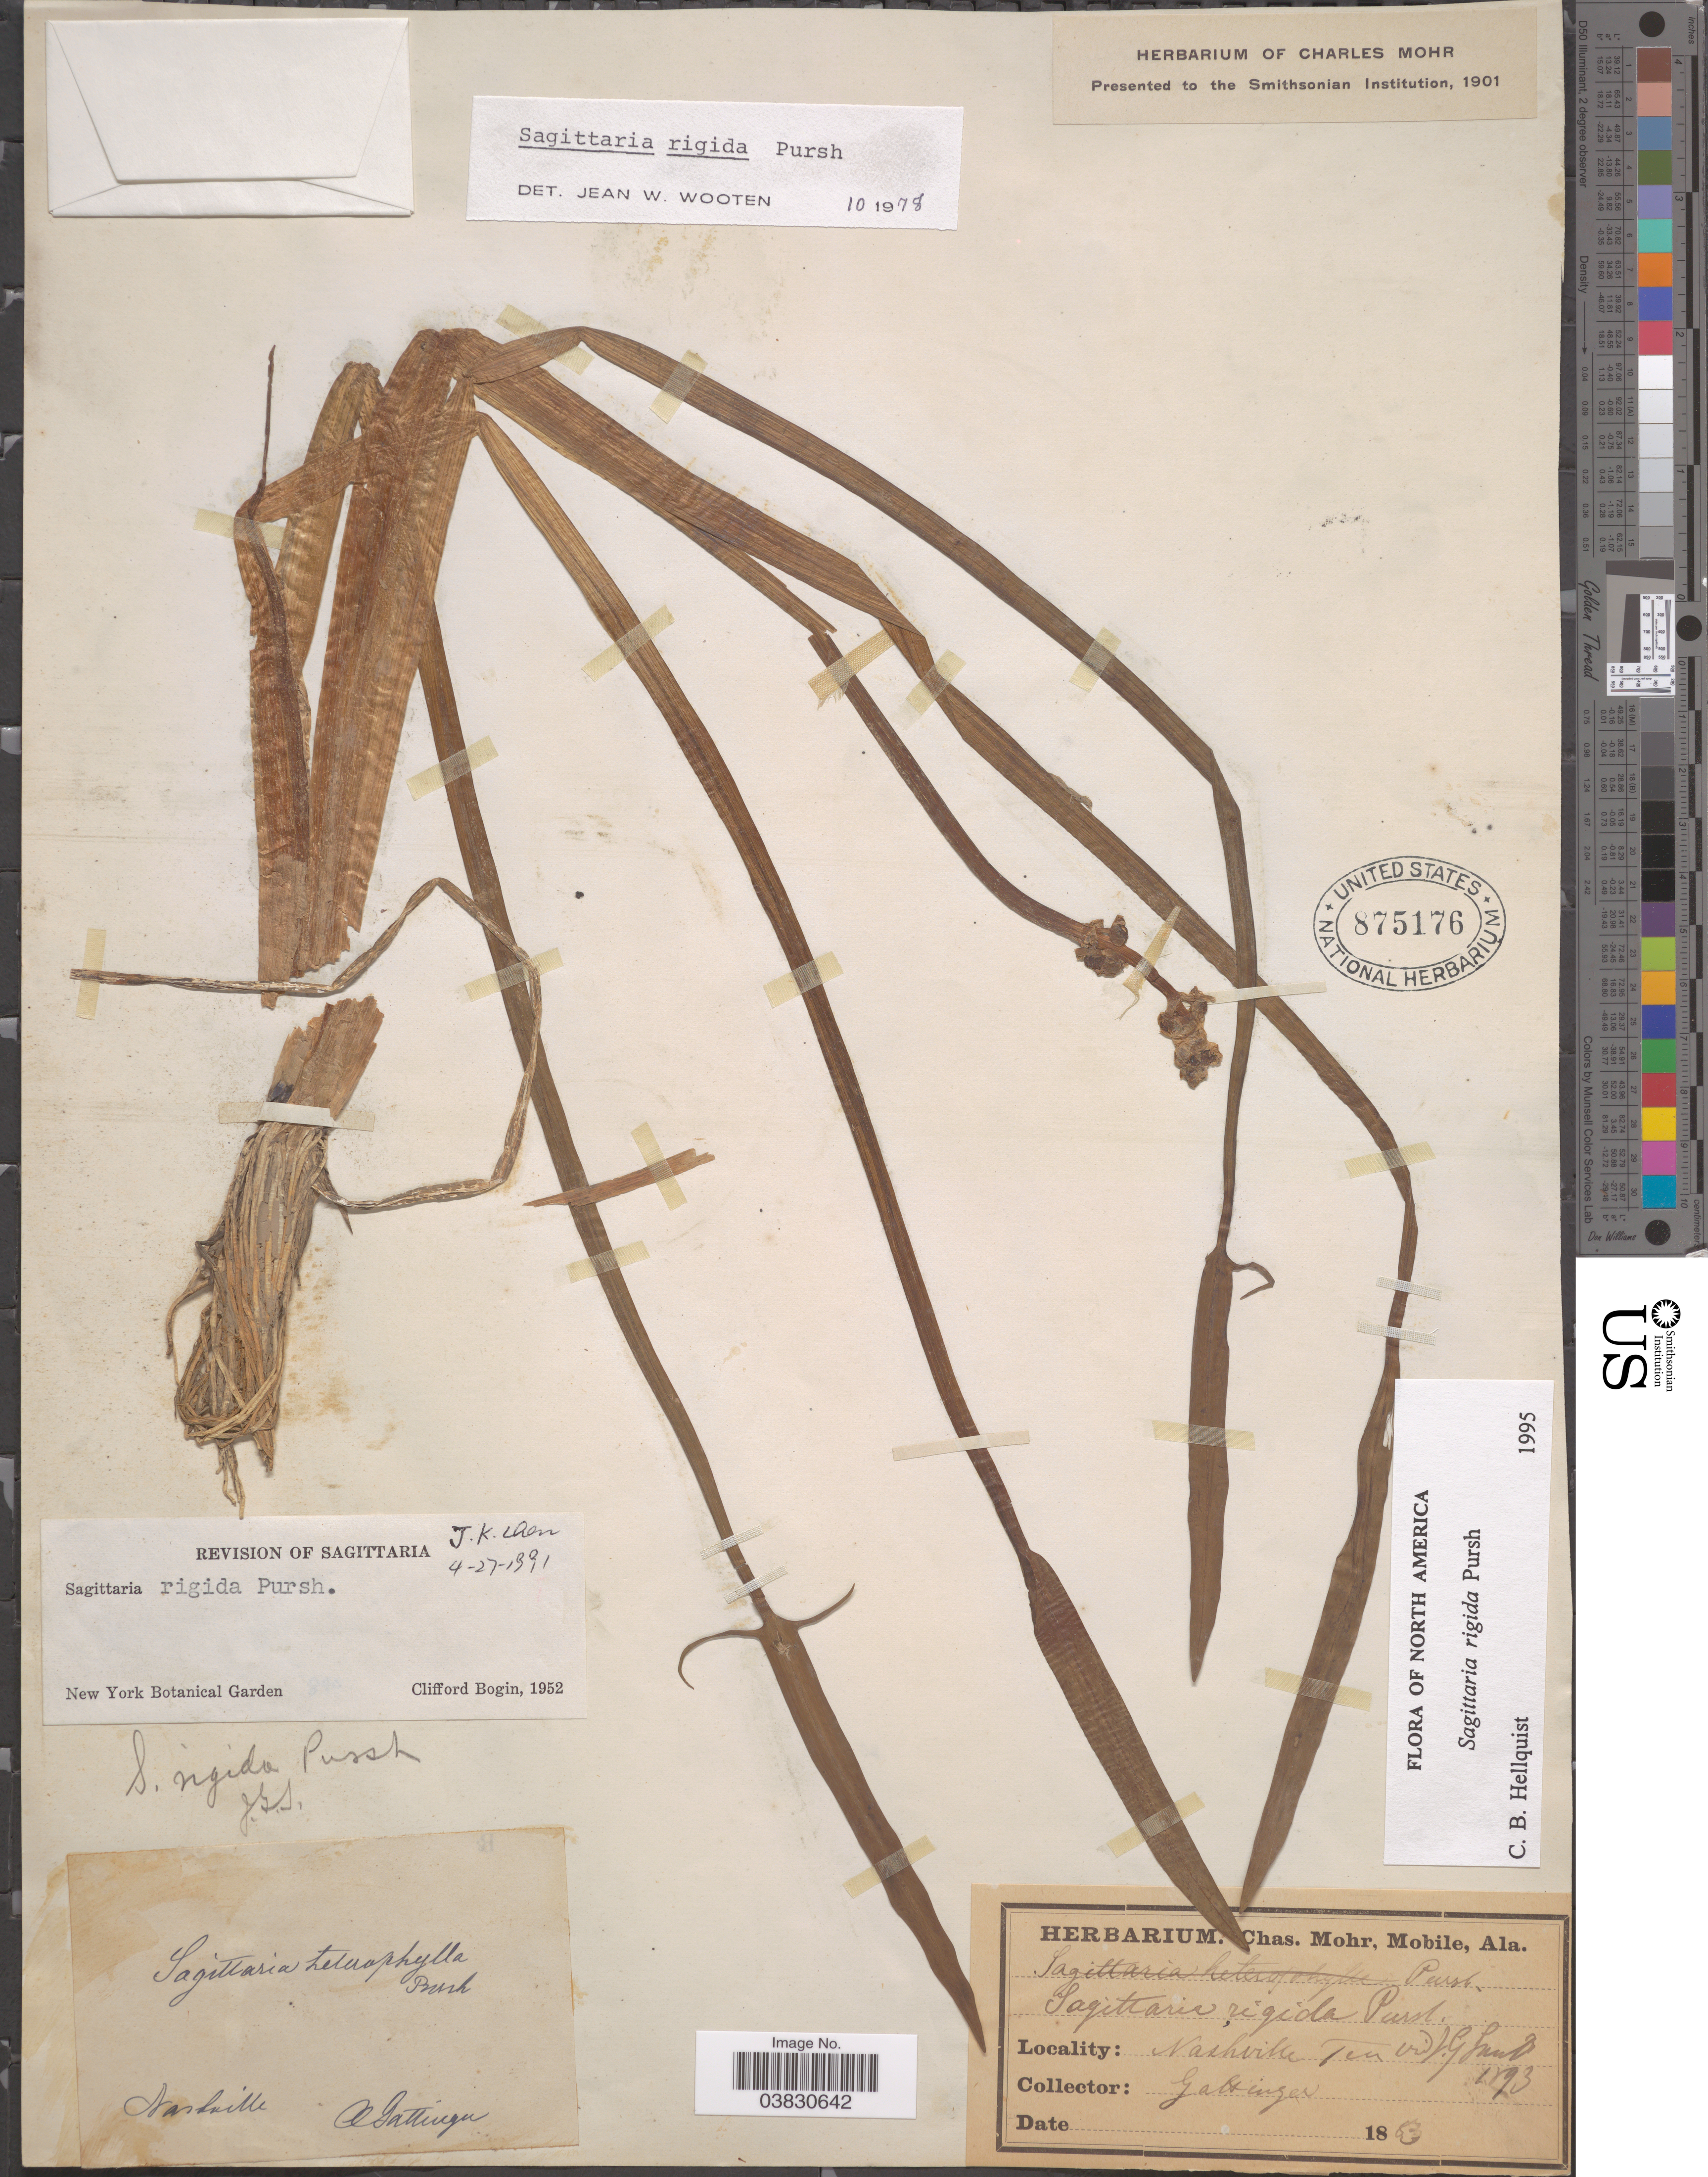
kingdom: Plantae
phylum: Tracheophyta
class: Liliopsida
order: Alismatales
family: Alismataceae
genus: Sagittaria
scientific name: Sagittaria rigida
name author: Pursh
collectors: A. Gattinger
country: United States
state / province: Tennessee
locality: Nashville.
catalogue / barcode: US 875176